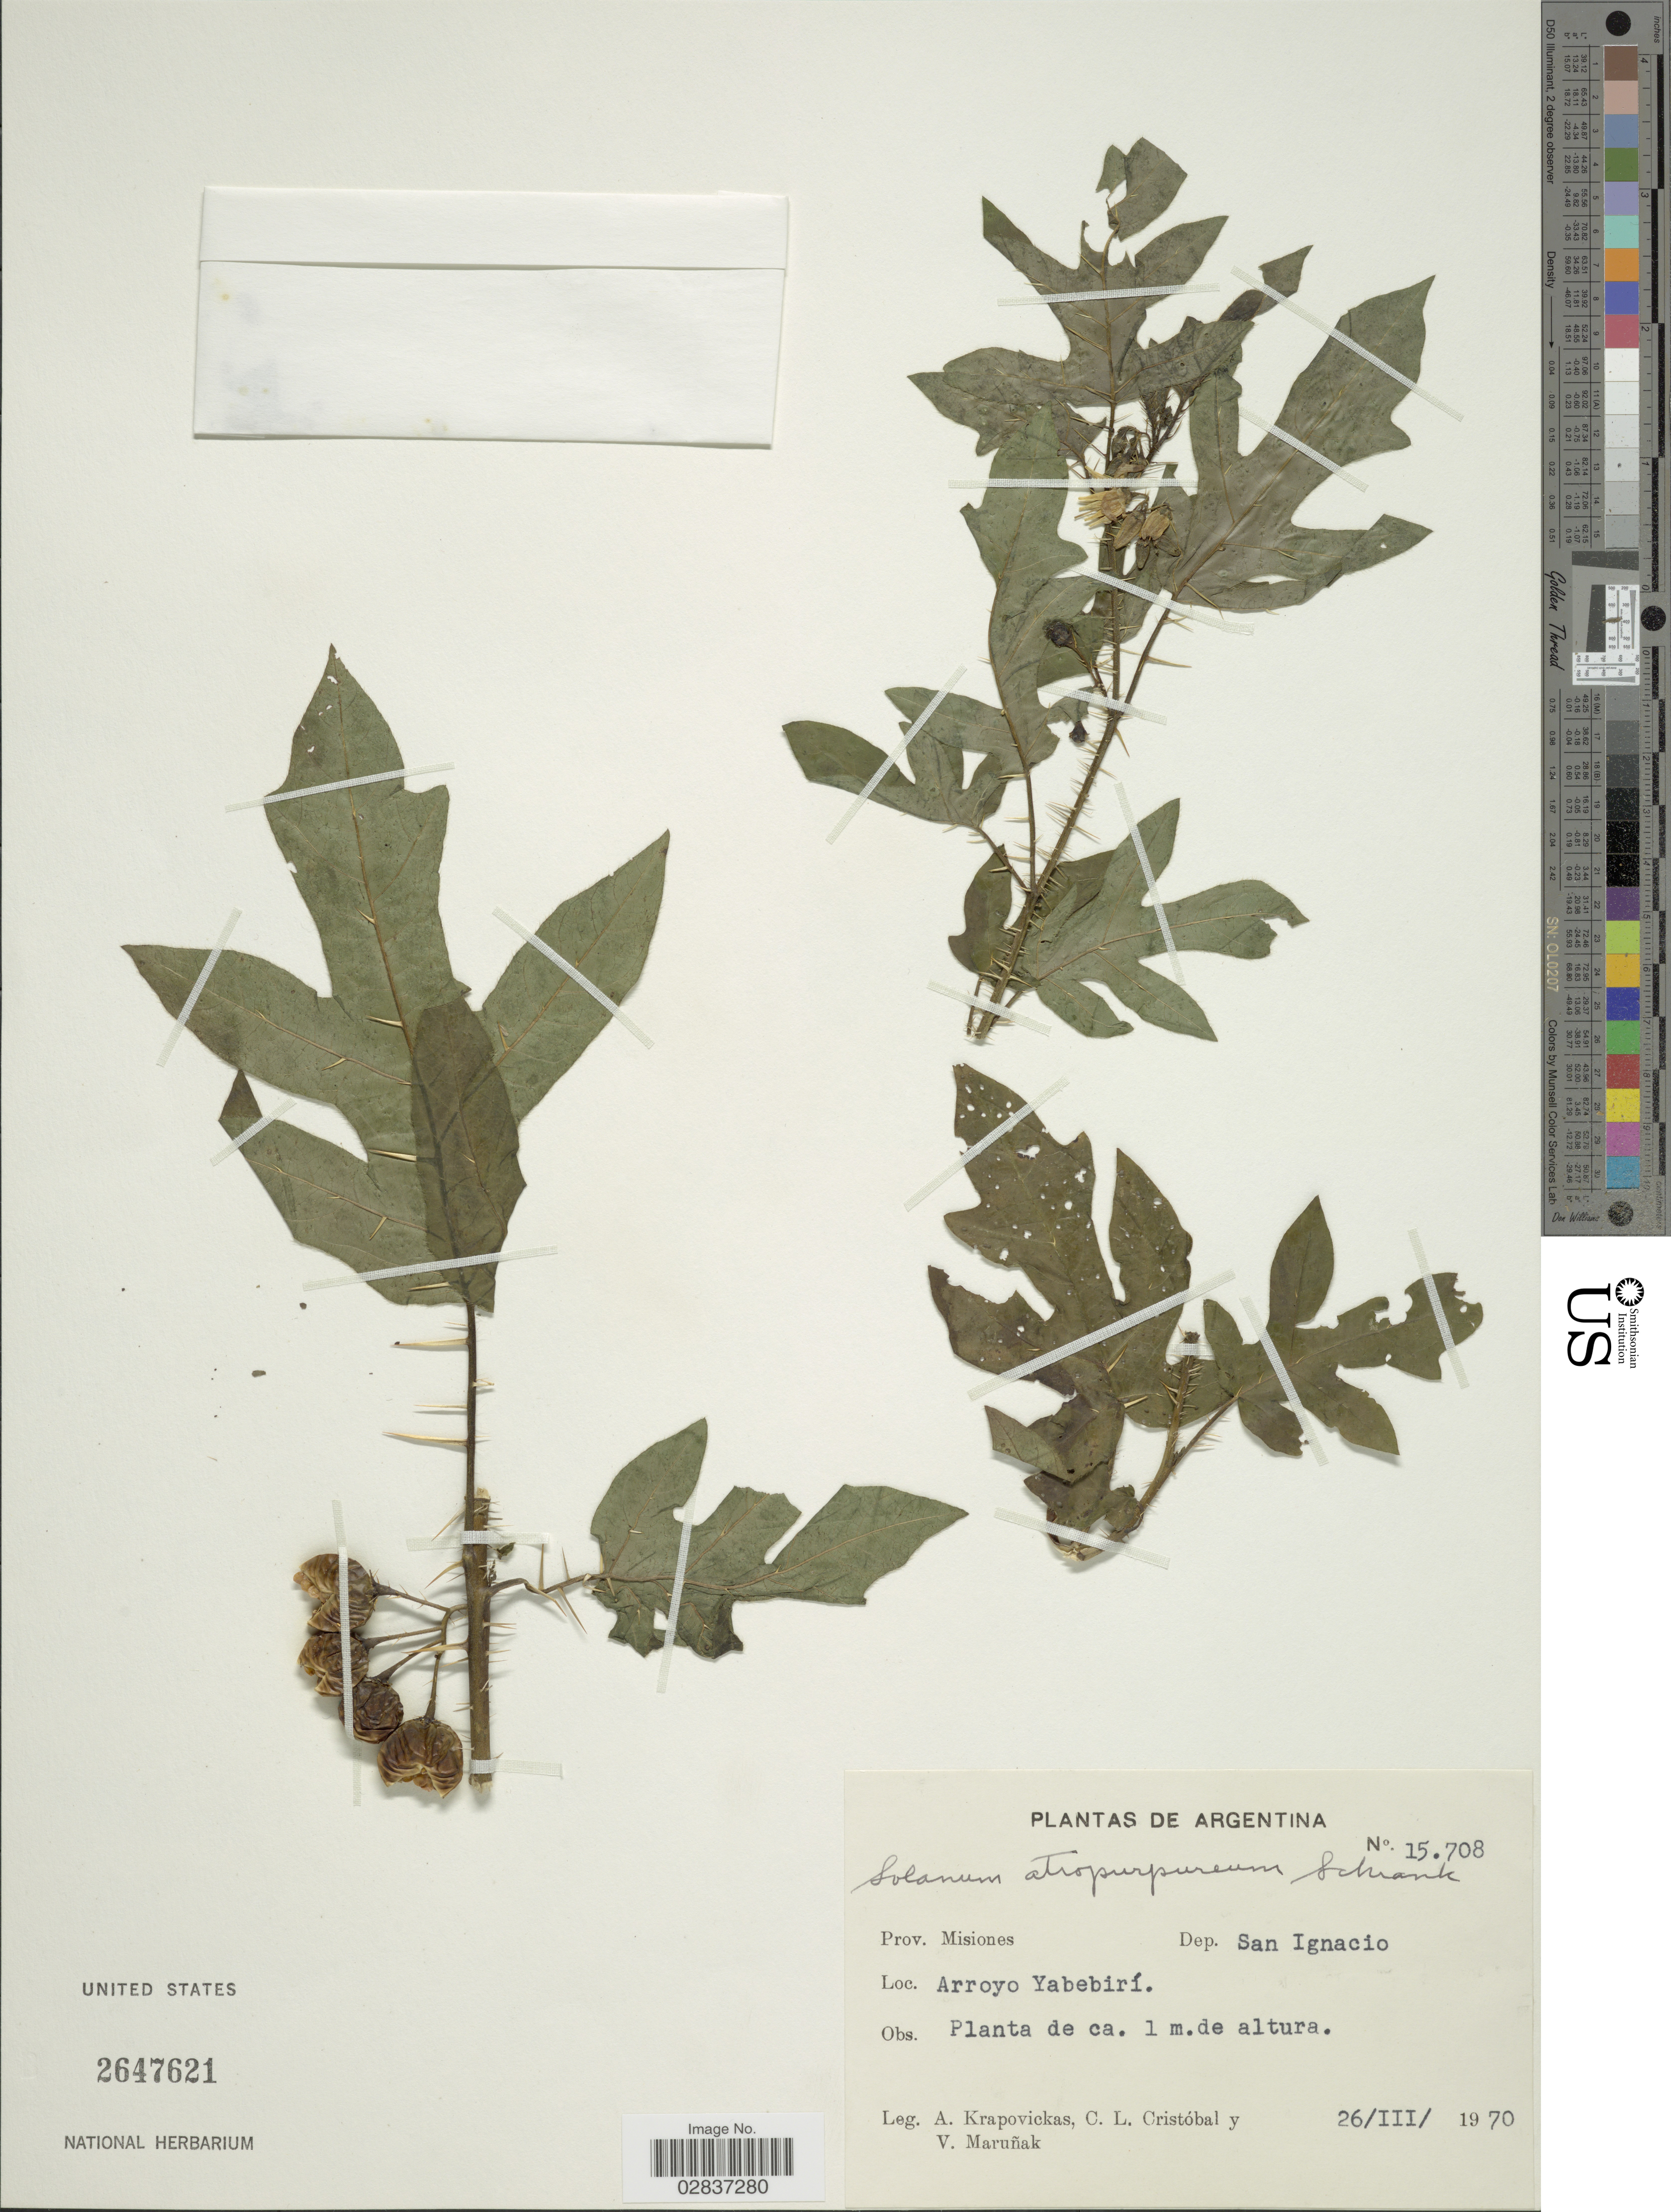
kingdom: Plantae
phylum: Tracheophyta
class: Magnoliopsida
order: Solanales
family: Solanaceae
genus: Solanum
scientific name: Solanum atropurpureum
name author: Schrank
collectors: A. Krapovickas, C. Cristóbal & V. Maruñak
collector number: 15708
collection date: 1970-03-26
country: Argentina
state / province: Misiones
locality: Prov. Misiones, Dep. San Ignacio, Arroyo Yabebirí.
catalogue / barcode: US 2647621